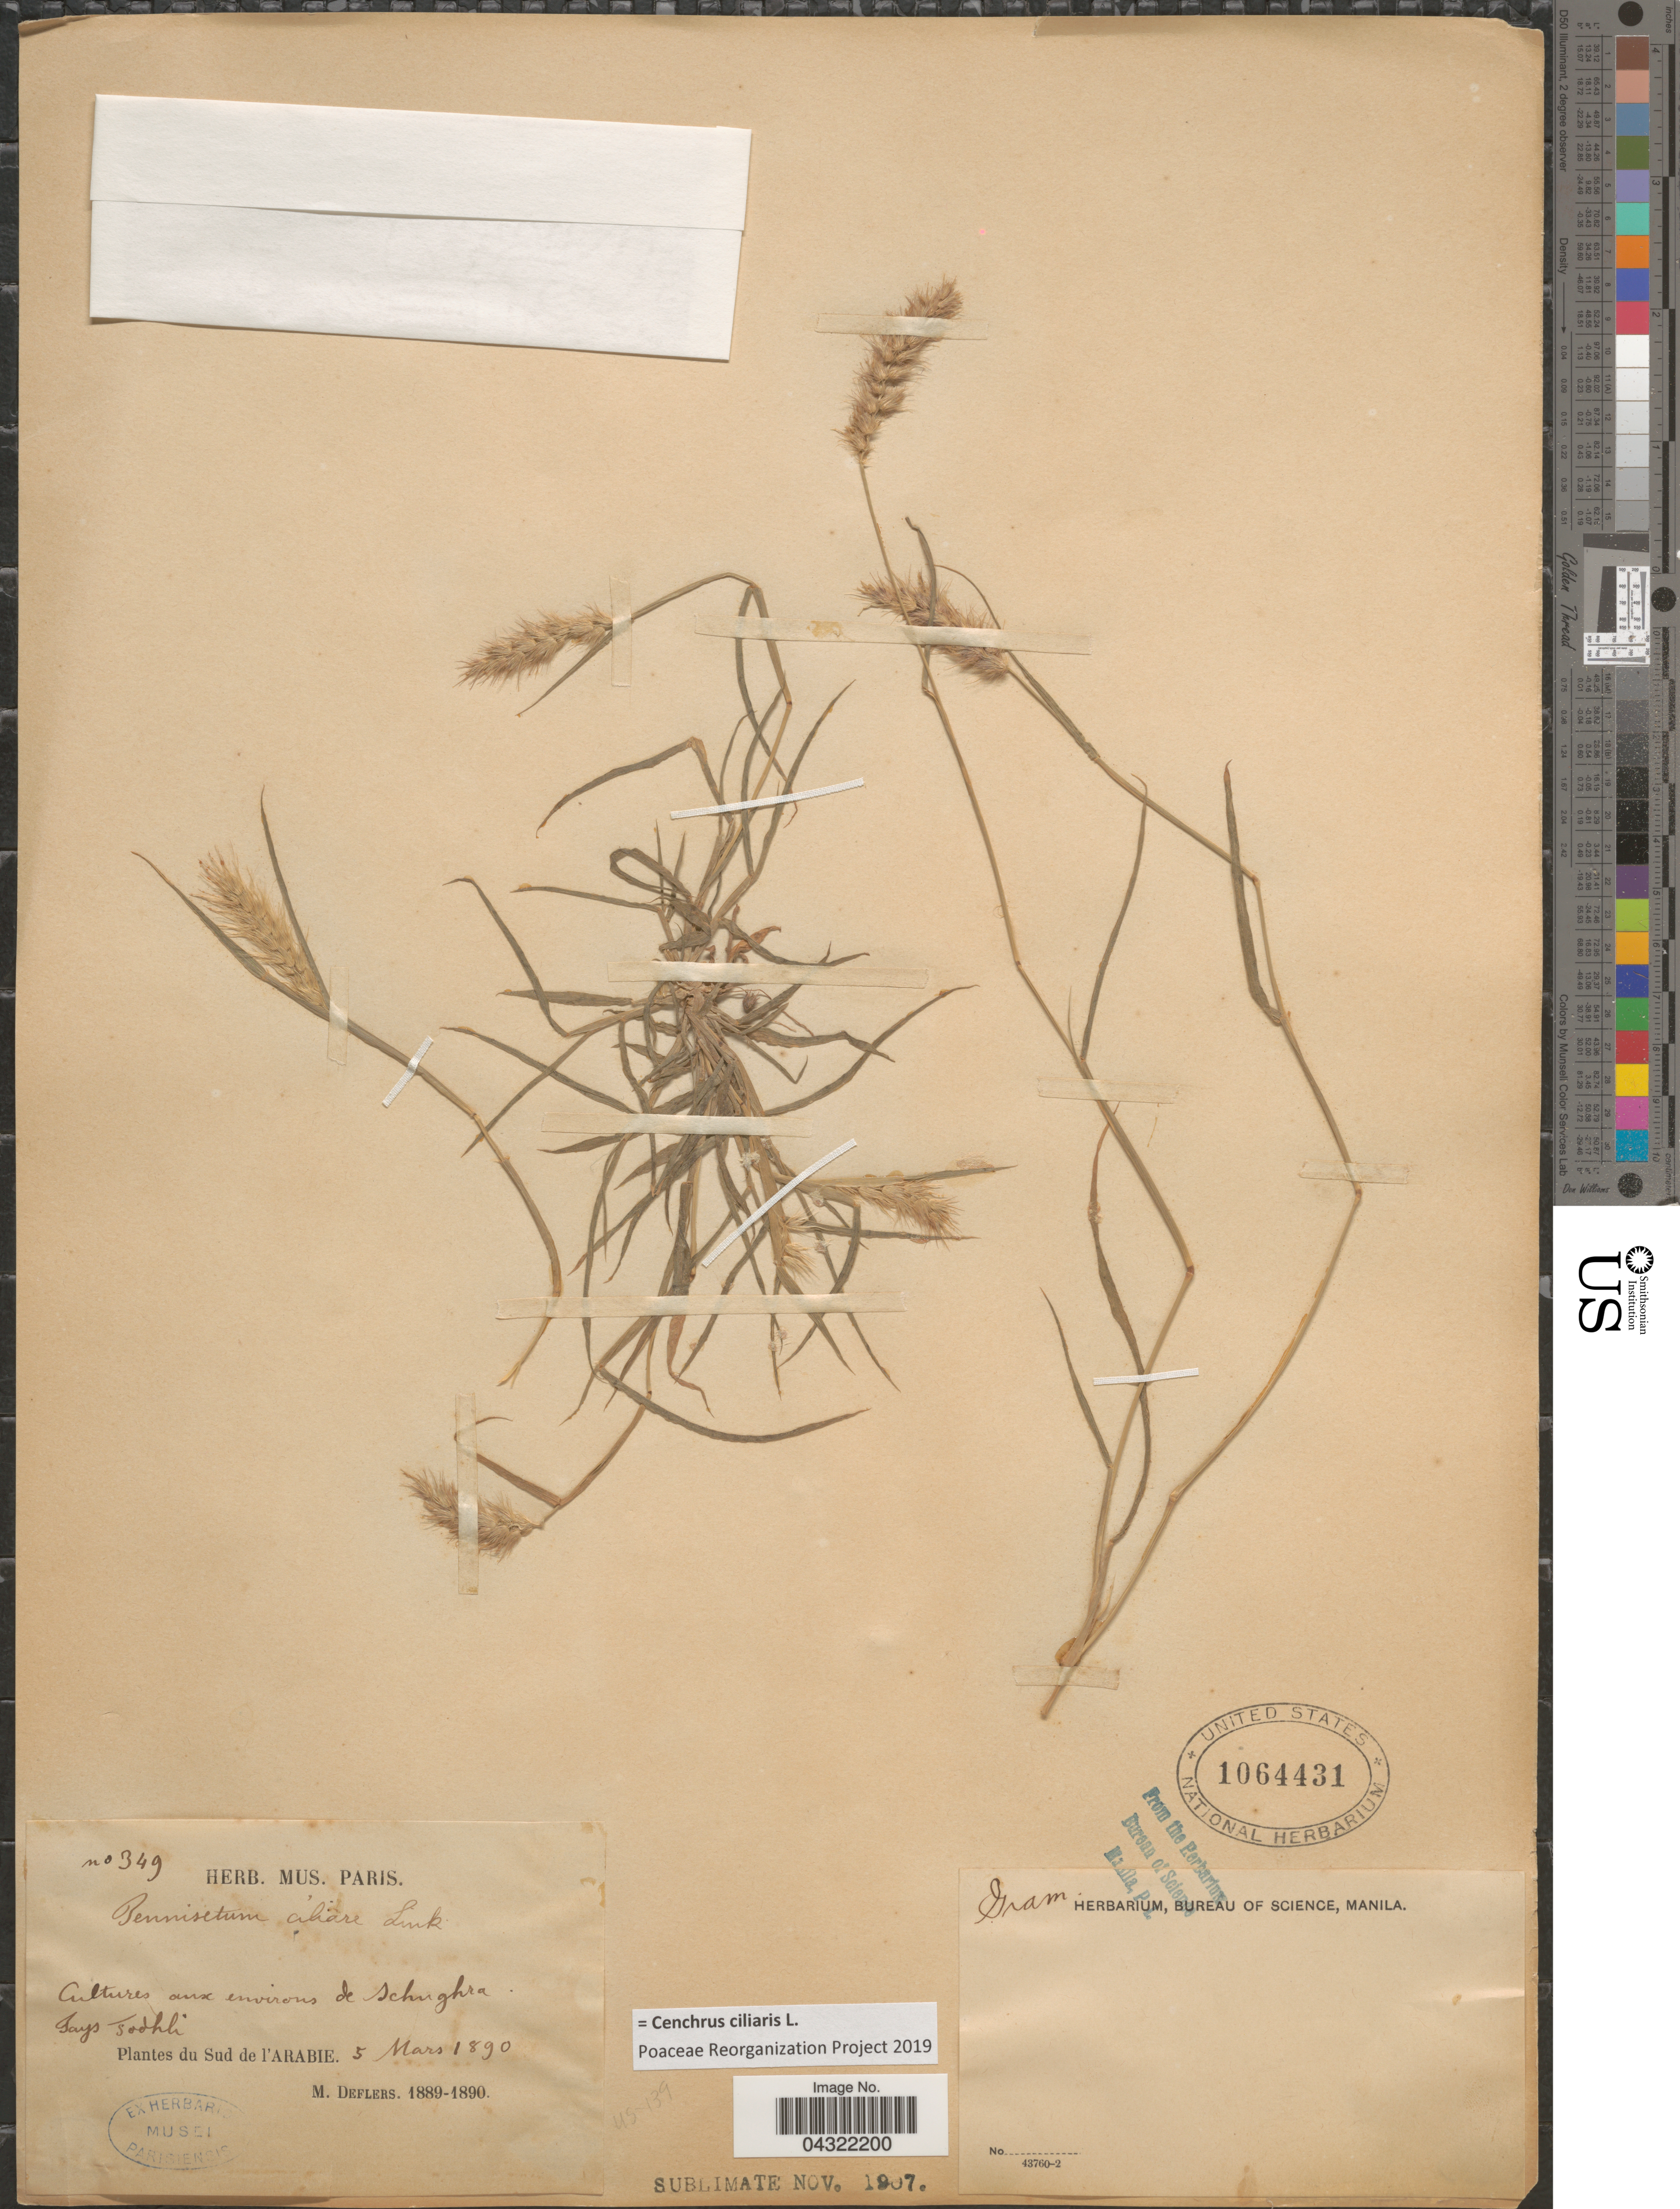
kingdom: Plantae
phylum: Tracheophyta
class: Liliopsida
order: Poales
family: Poaceae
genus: Cenchrus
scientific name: Cenchrus ciliaris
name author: L.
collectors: M. Deflers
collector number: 349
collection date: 1890-03-05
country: Saudi Arabia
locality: Cultures aux environs de Schughra Tays Todhli. Sud de l'Arabie.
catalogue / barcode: US 1064431